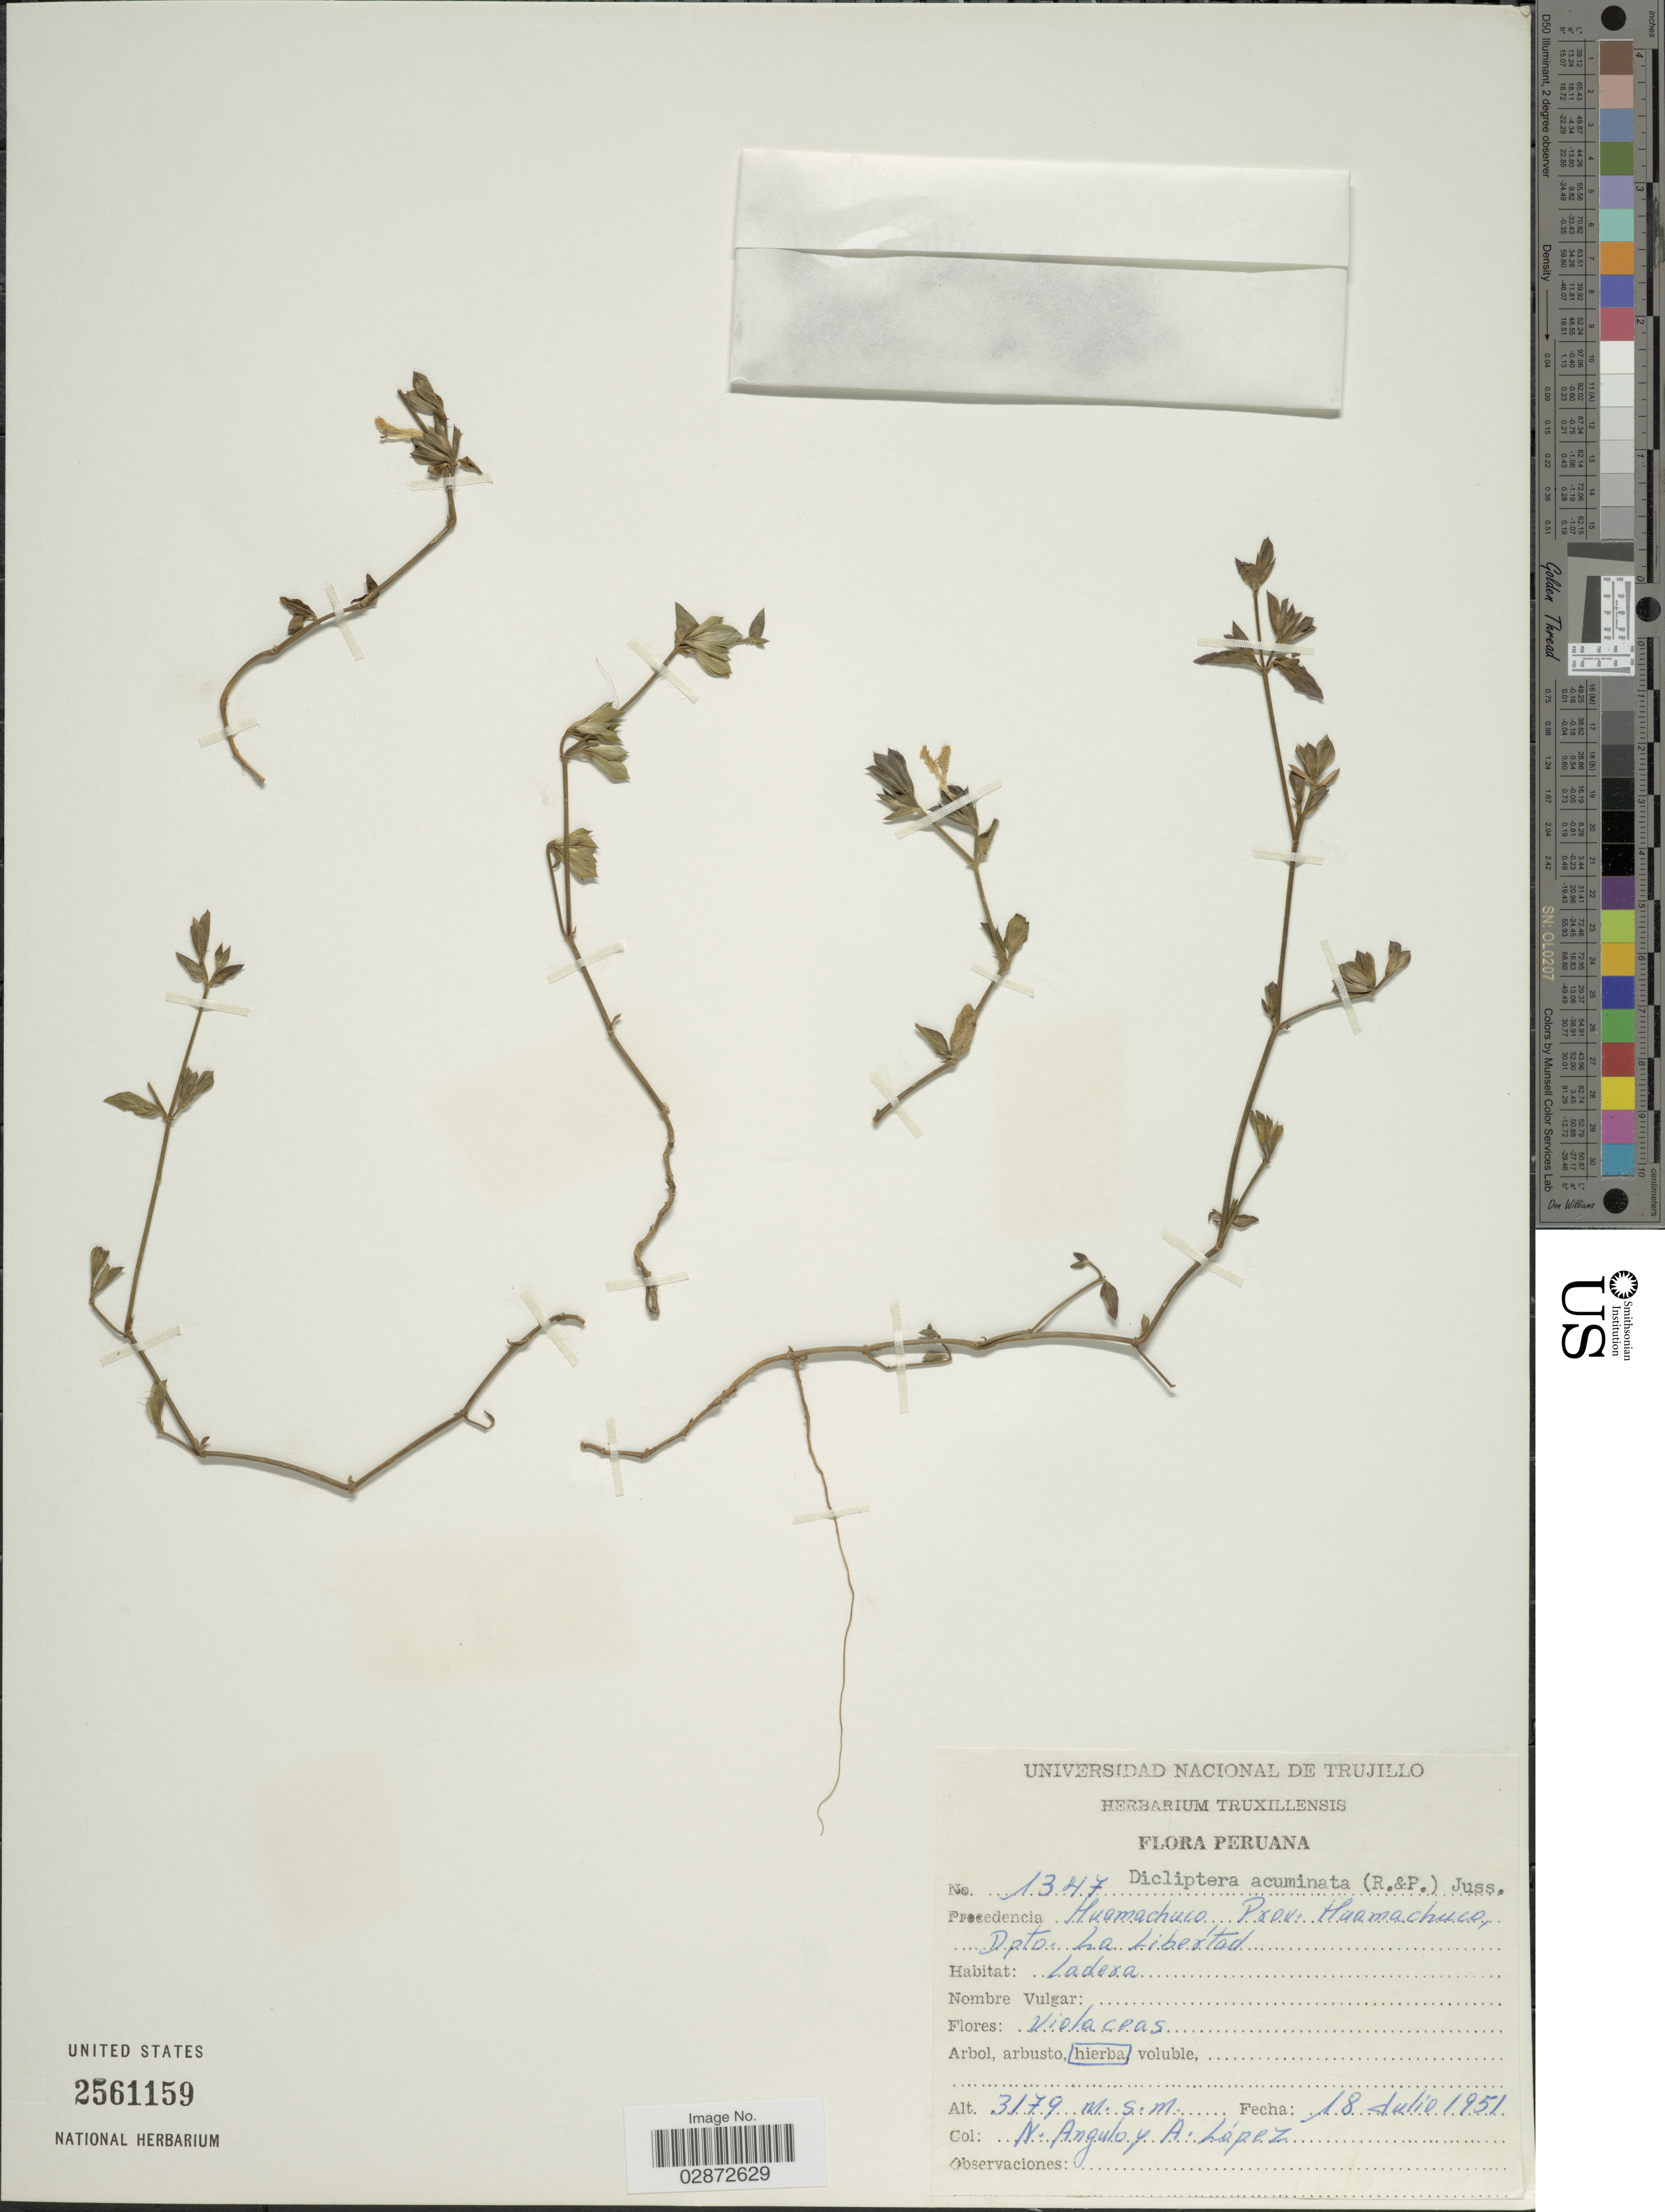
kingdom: Plantae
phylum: Tracheophyta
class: Magnoliopsida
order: Lamiales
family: Acanthaceae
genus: Dicliptera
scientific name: Dicliptera sp.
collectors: N. Angulo & A. López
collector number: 1347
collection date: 1951-07-18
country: Peru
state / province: La Libertad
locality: Huamachuco. Prov.: Huamachuco. Dpto. La Libertad.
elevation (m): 3179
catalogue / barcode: US 2561159